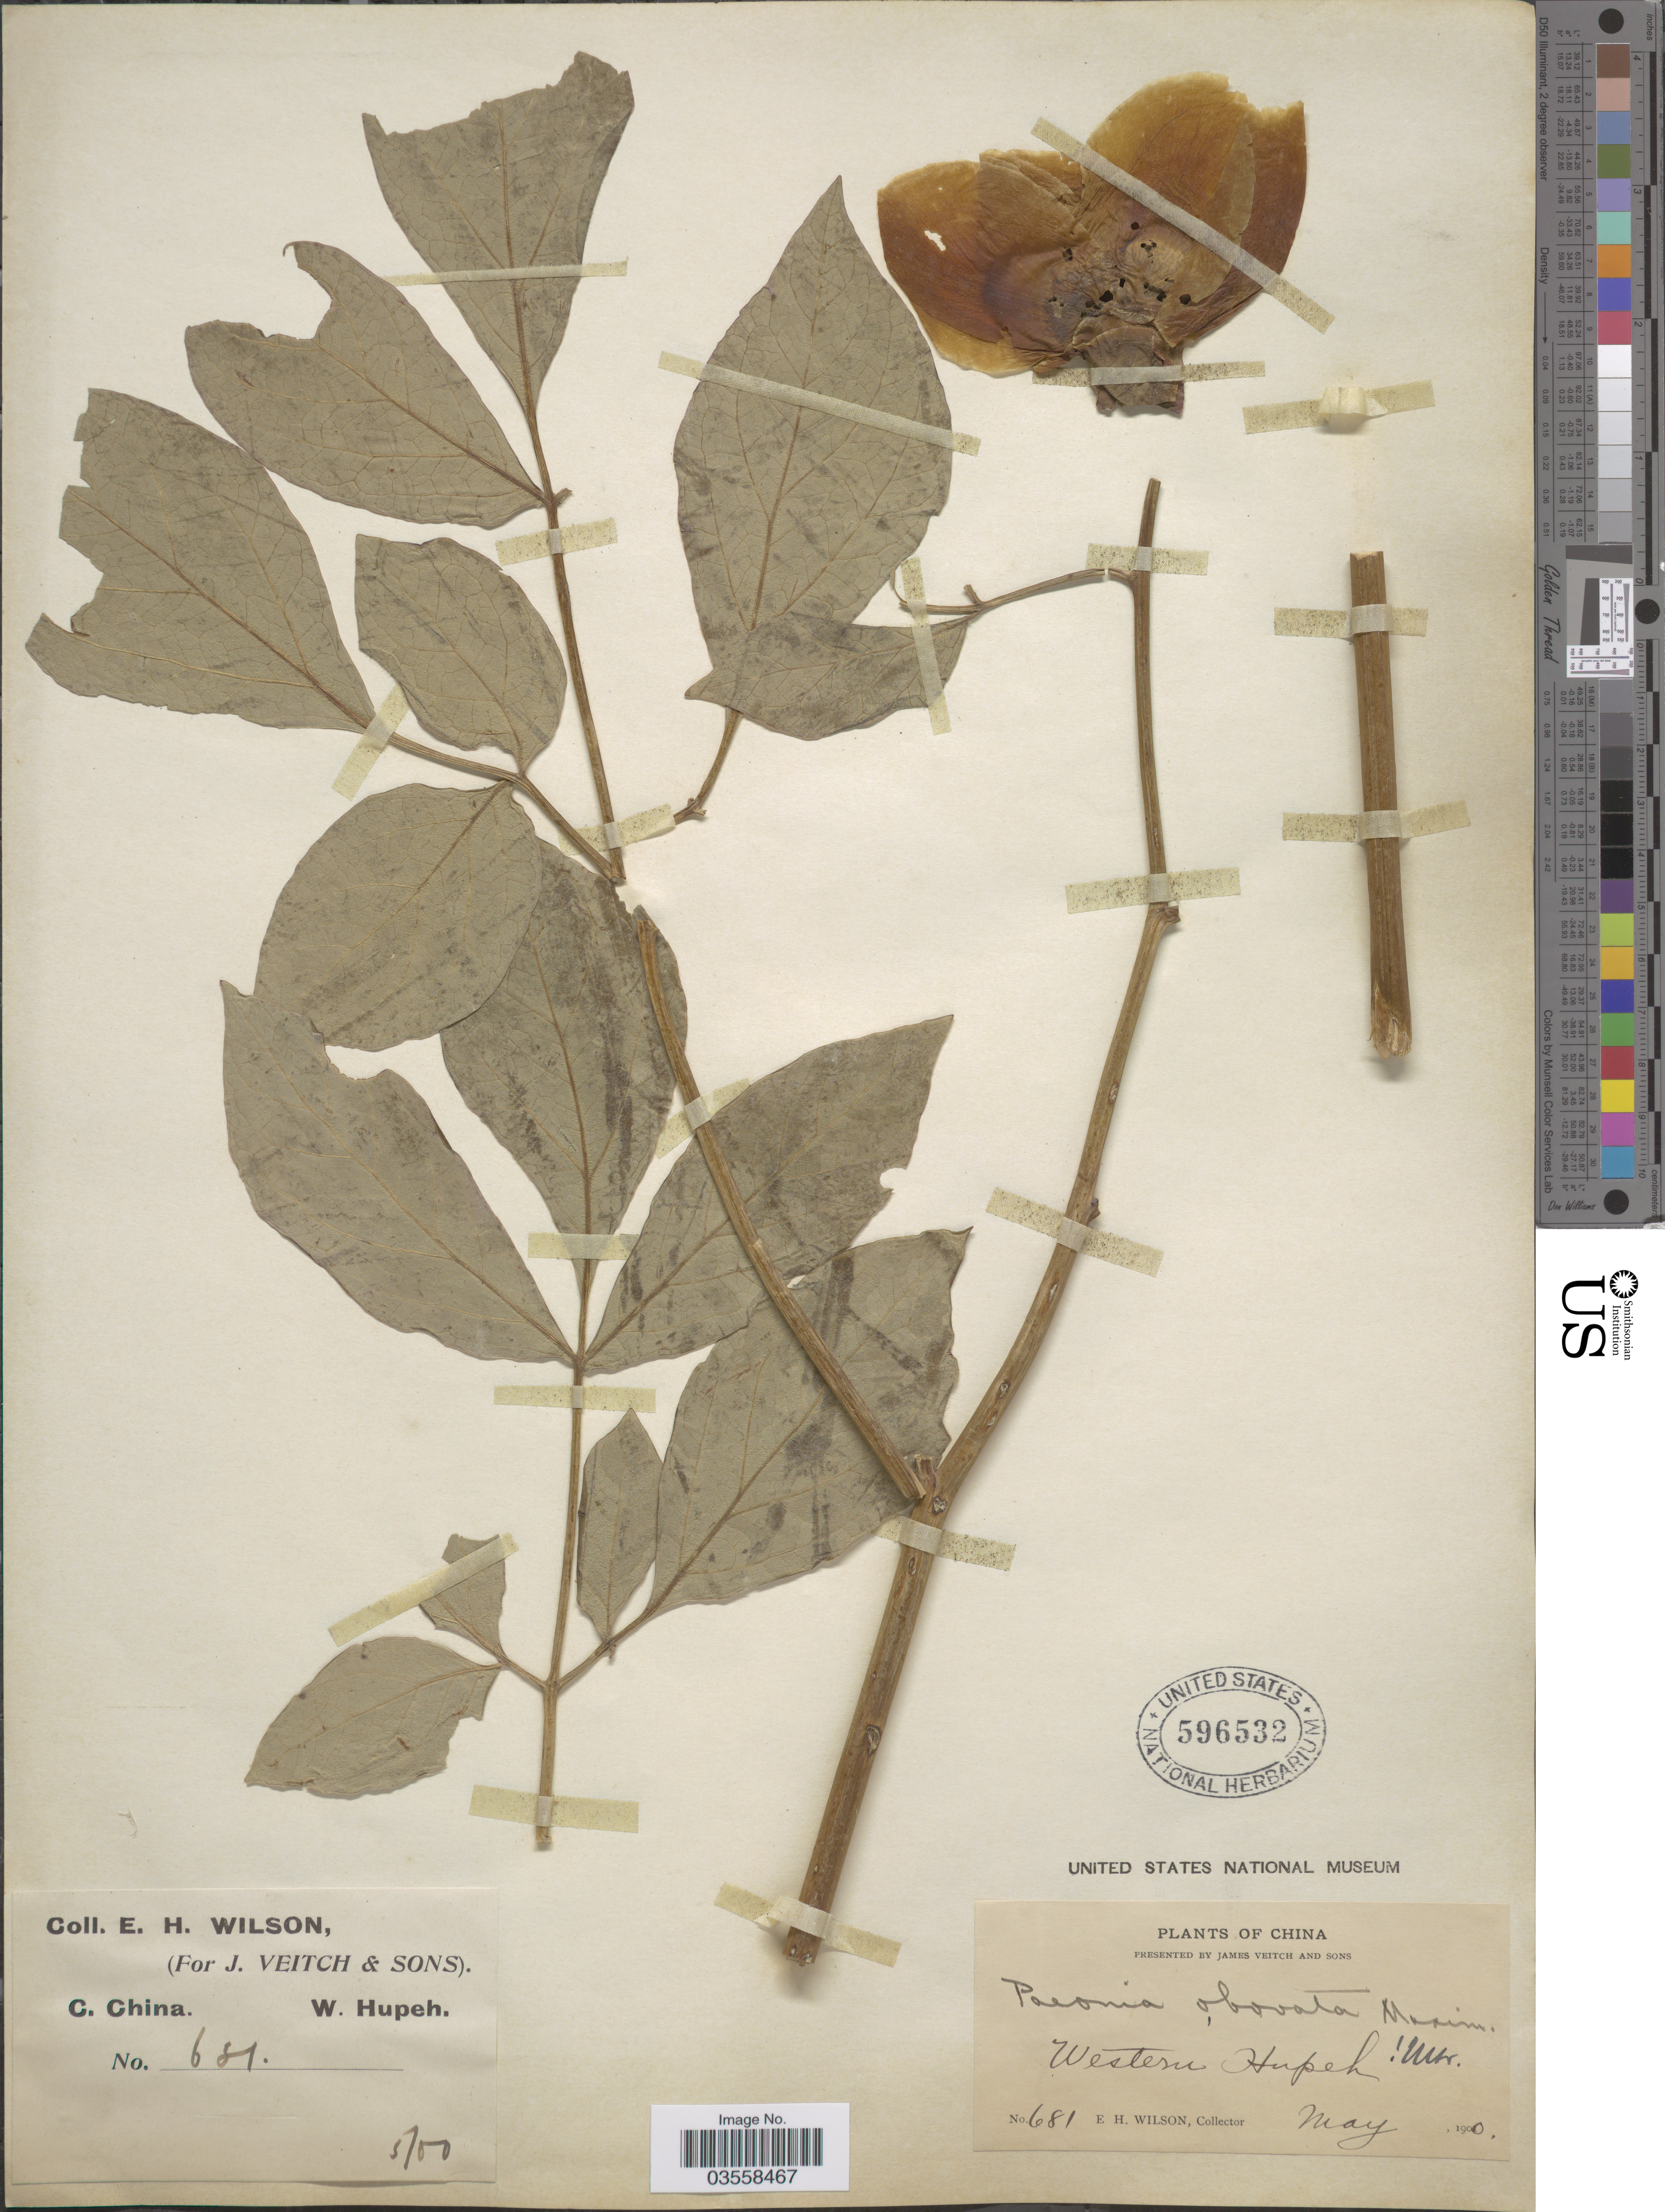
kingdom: Plantae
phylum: Tracheophyta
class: Magnoliopsida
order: Saxifragales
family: Paeoniaceae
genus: Paeonia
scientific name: Paeonia obovata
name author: Maxim.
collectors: E. Wilson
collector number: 681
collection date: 1900-05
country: China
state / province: Hubei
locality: C. China. W. Hupeh. Western Hupeh.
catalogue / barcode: US 596532